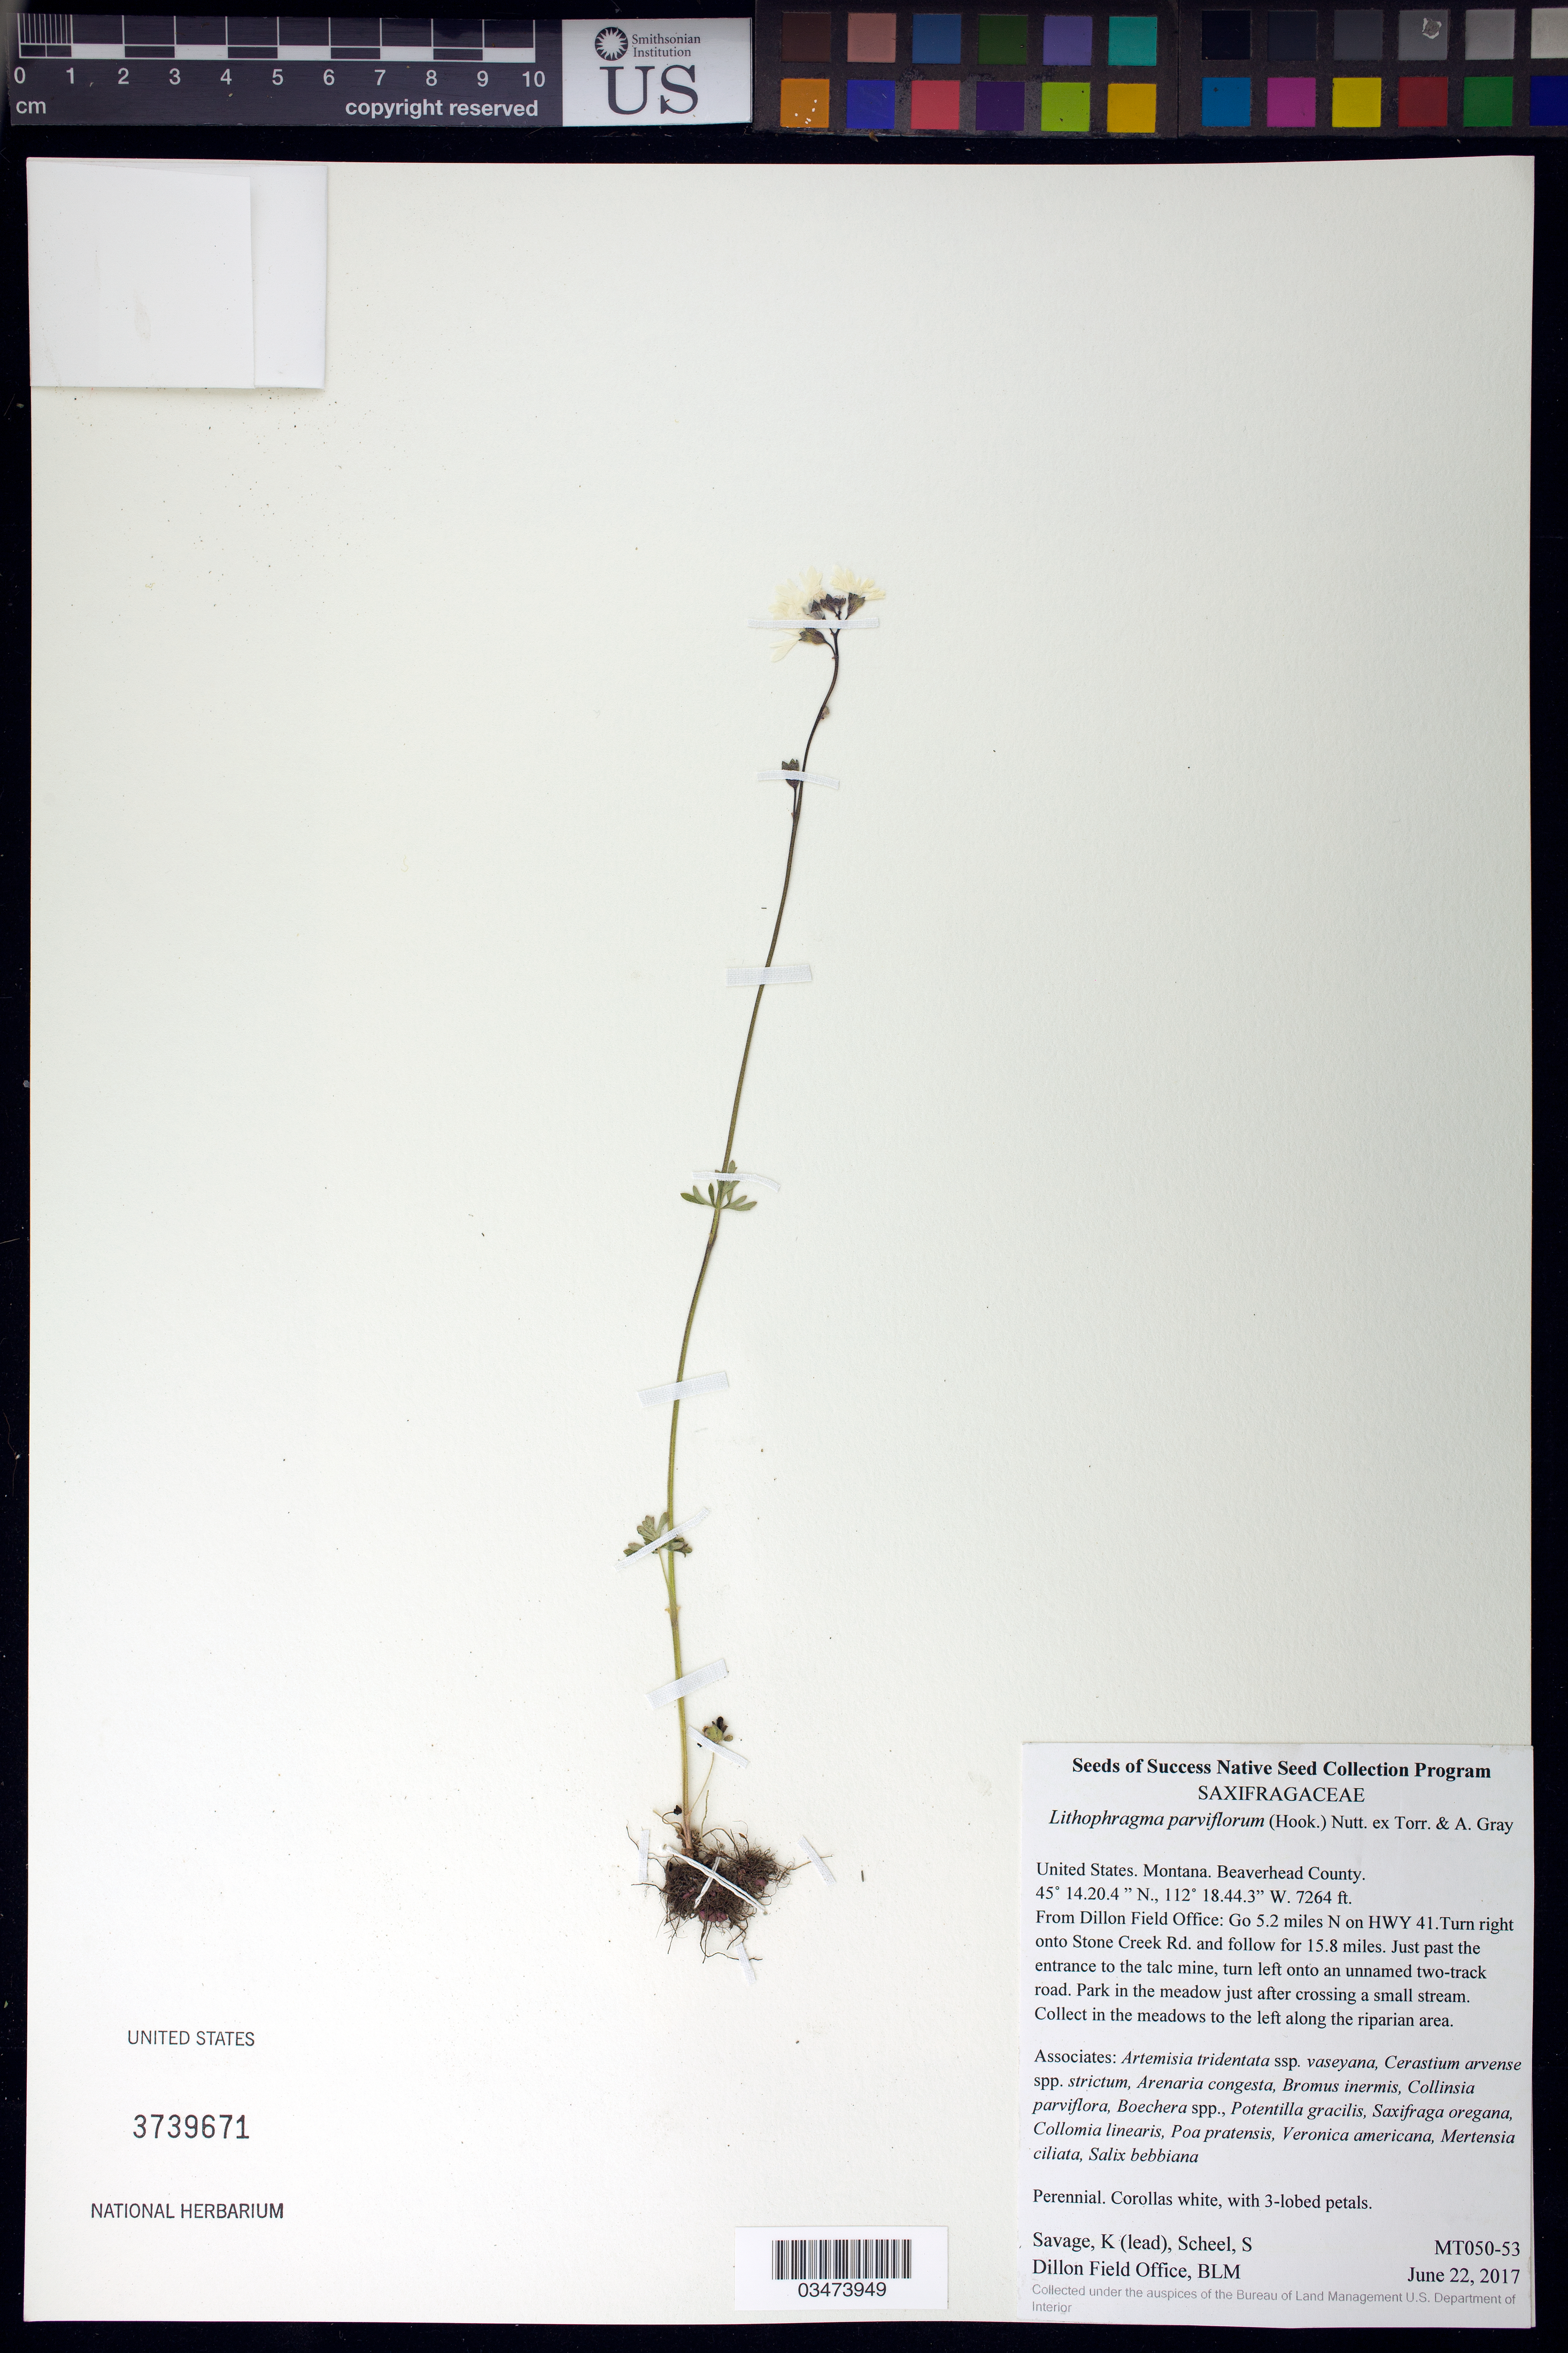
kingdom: Plantae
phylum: Tracheophyta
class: Magnoliopsida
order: Saxifragales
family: Saxifragaceae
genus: Lithophragma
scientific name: Lithophragma parviflorum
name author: (Hook.) Nutt.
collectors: K. Savage & S. Scheel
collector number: MT050-53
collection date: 2017-06-22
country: United States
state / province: Montana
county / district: Madison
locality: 15.8 mi. on Stone Creek Rd.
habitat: Rocky Mountain Lower Montane-Foothill Riparian Woodland and Shrubland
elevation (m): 2214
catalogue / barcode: US 3739671